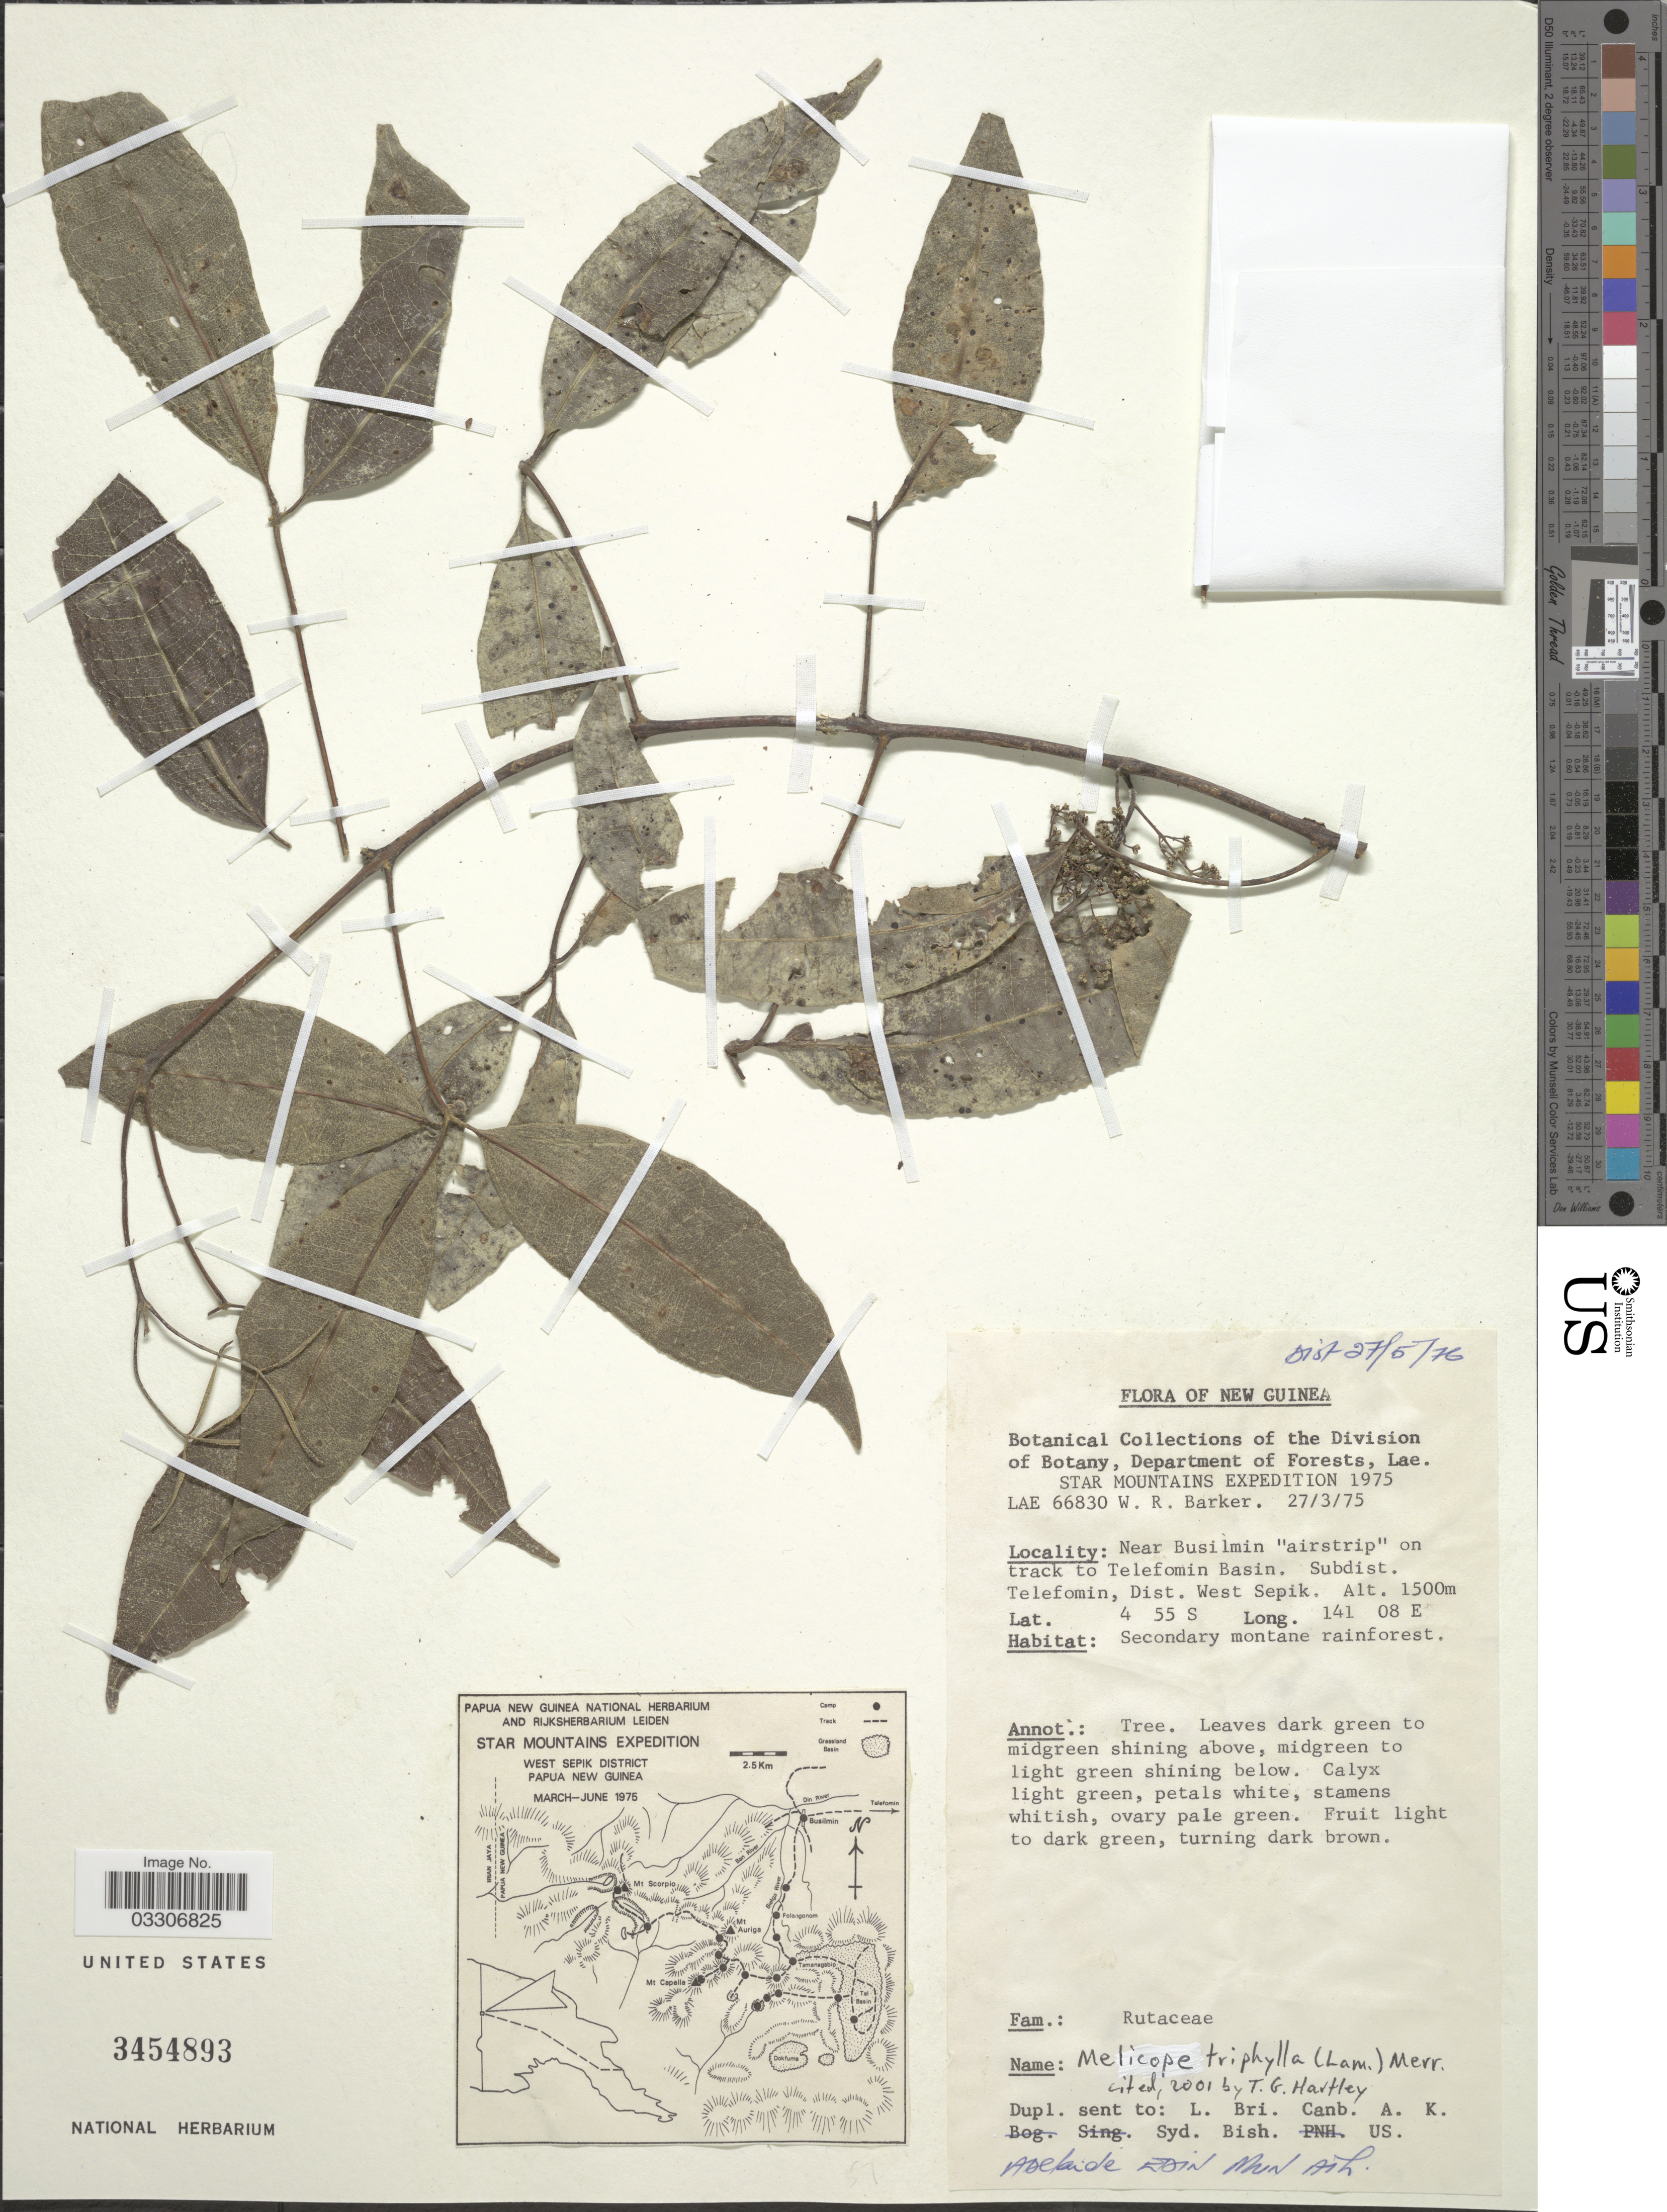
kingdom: Plantae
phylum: Tracheophyta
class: Magnoliopsida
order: Sapindales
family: Rutaceae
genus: Melicope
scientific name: Melicope triphylla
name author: (Lam.) Merr.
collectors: W. R. Barker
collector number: LAE 66830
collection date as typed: Transcribed d/m/y: 27/3/75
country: Papua New Guinea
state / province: Sandaun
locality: New Guinea. Near Busilmin "airstrip" on track to Telefomin Basin. Subdist. Telefomin, Dist. West Sepik.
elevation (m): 1500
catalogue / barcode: US 3454893